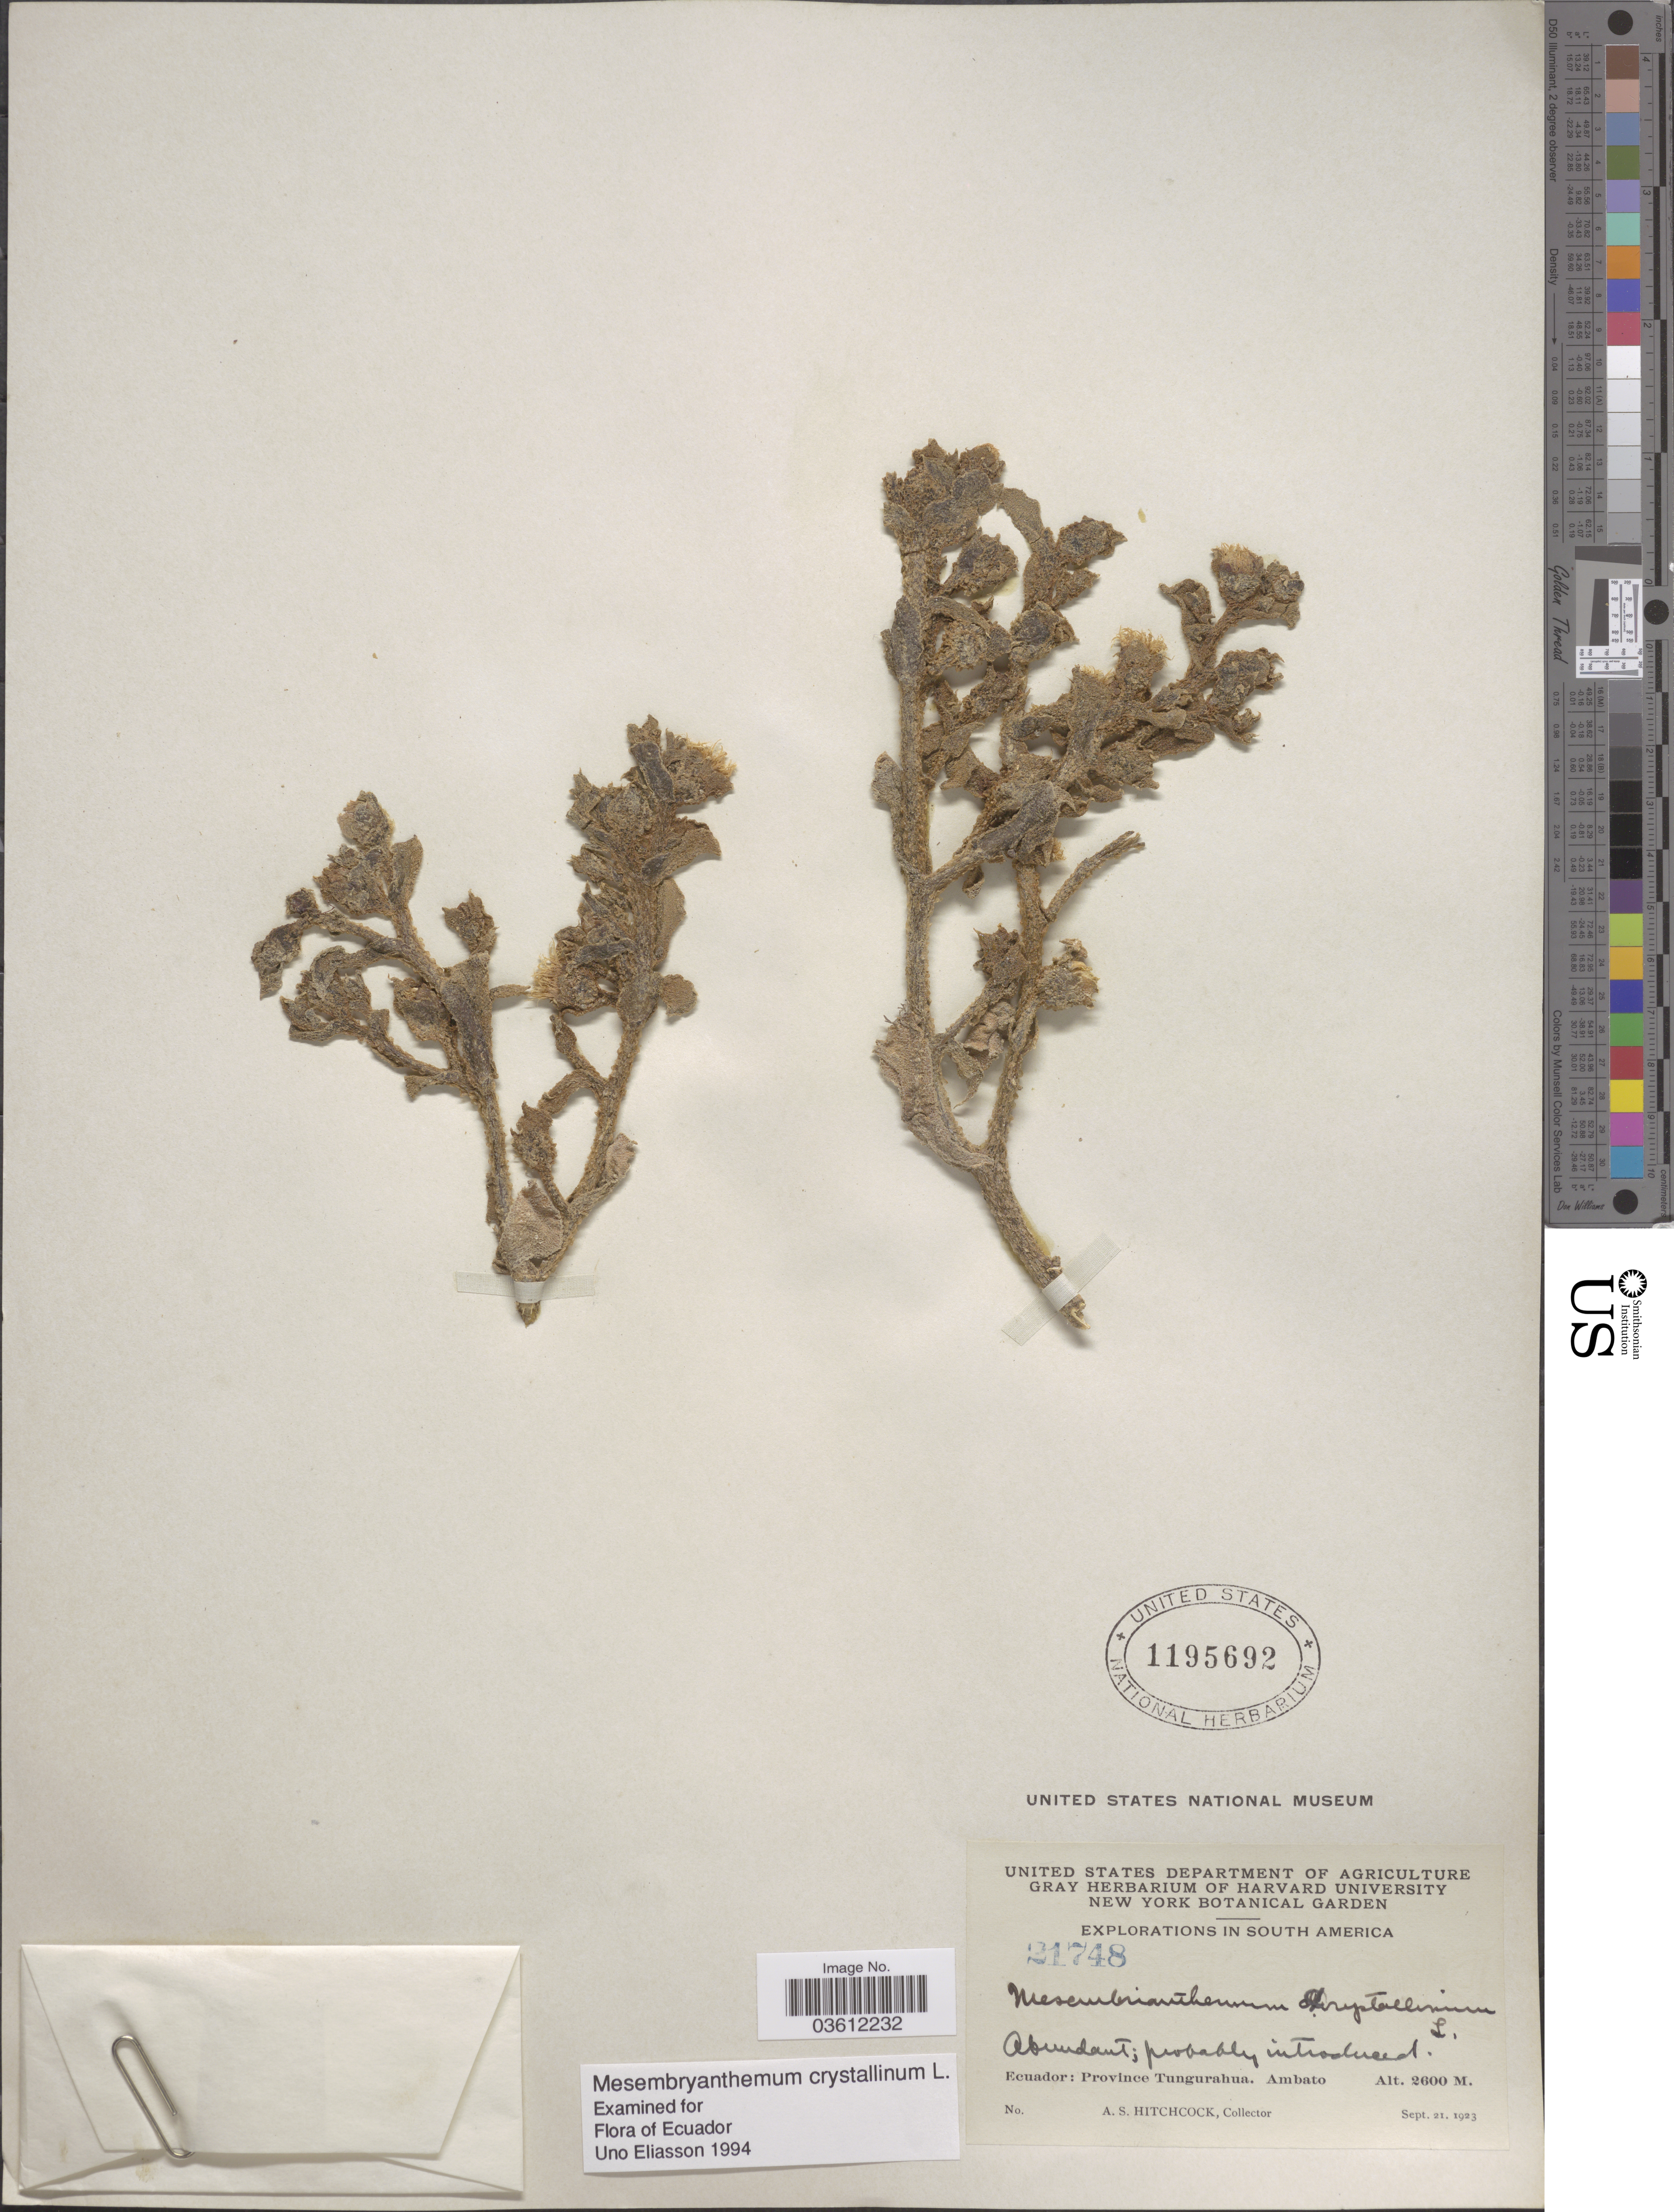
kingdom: Plantae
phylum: Tracheophyta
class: Magnoliopsida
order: Caryophyllales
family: Aizoaceae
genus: Mesembryanthemum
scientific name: Mesembryanthemum crystallinum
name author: L.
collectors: A. S. Hitchcock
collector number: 21748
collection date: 1923-09-21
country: Ecuador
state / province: Tungurahua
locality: Ambato.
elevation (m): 2600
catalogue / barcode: US 1195692